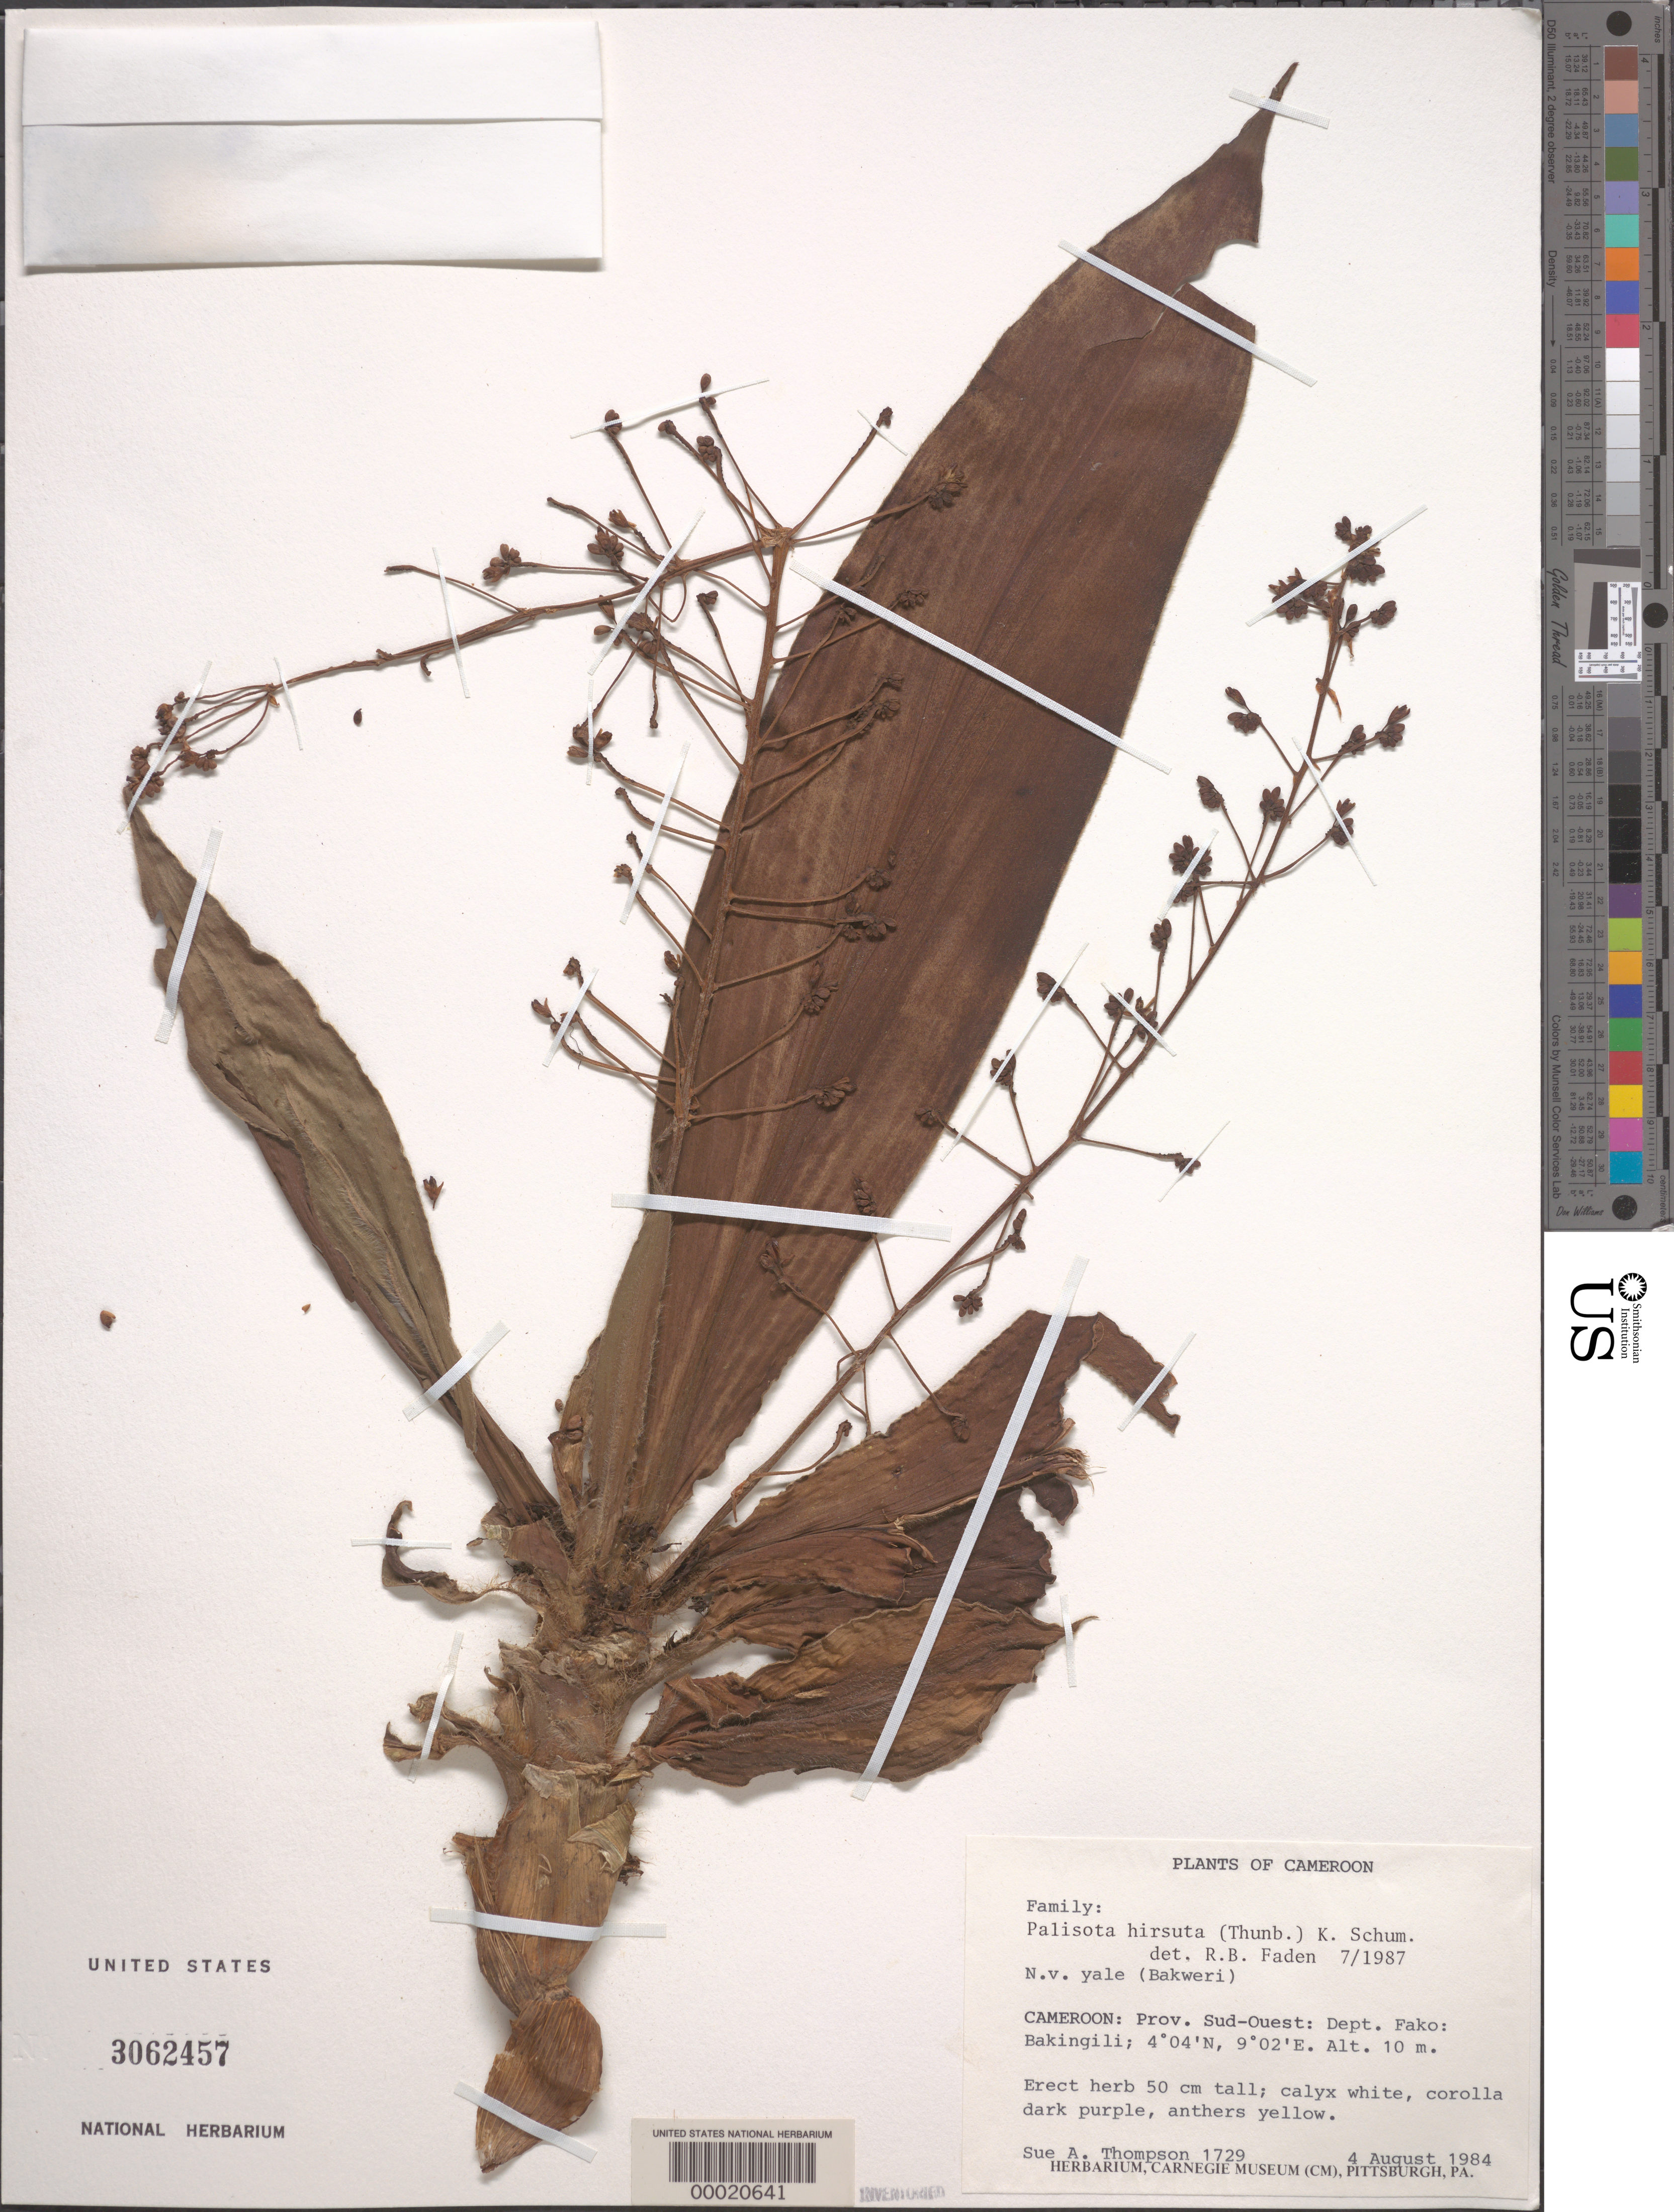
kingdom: Plantae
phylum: Tracheophyta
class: Liliopsida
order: Commelinales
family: Commelinaceae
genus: Palisota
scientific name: Palisota hirsuta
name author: (Thunb.) K. Schum.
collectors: S. A. Thompson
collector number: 1729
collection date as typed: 04 Aug 1984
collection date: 1984-08-04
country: Cameroon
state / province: Sud-Ouest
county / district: Fako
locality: Bakingili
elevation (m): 10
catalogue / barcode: US 3062457